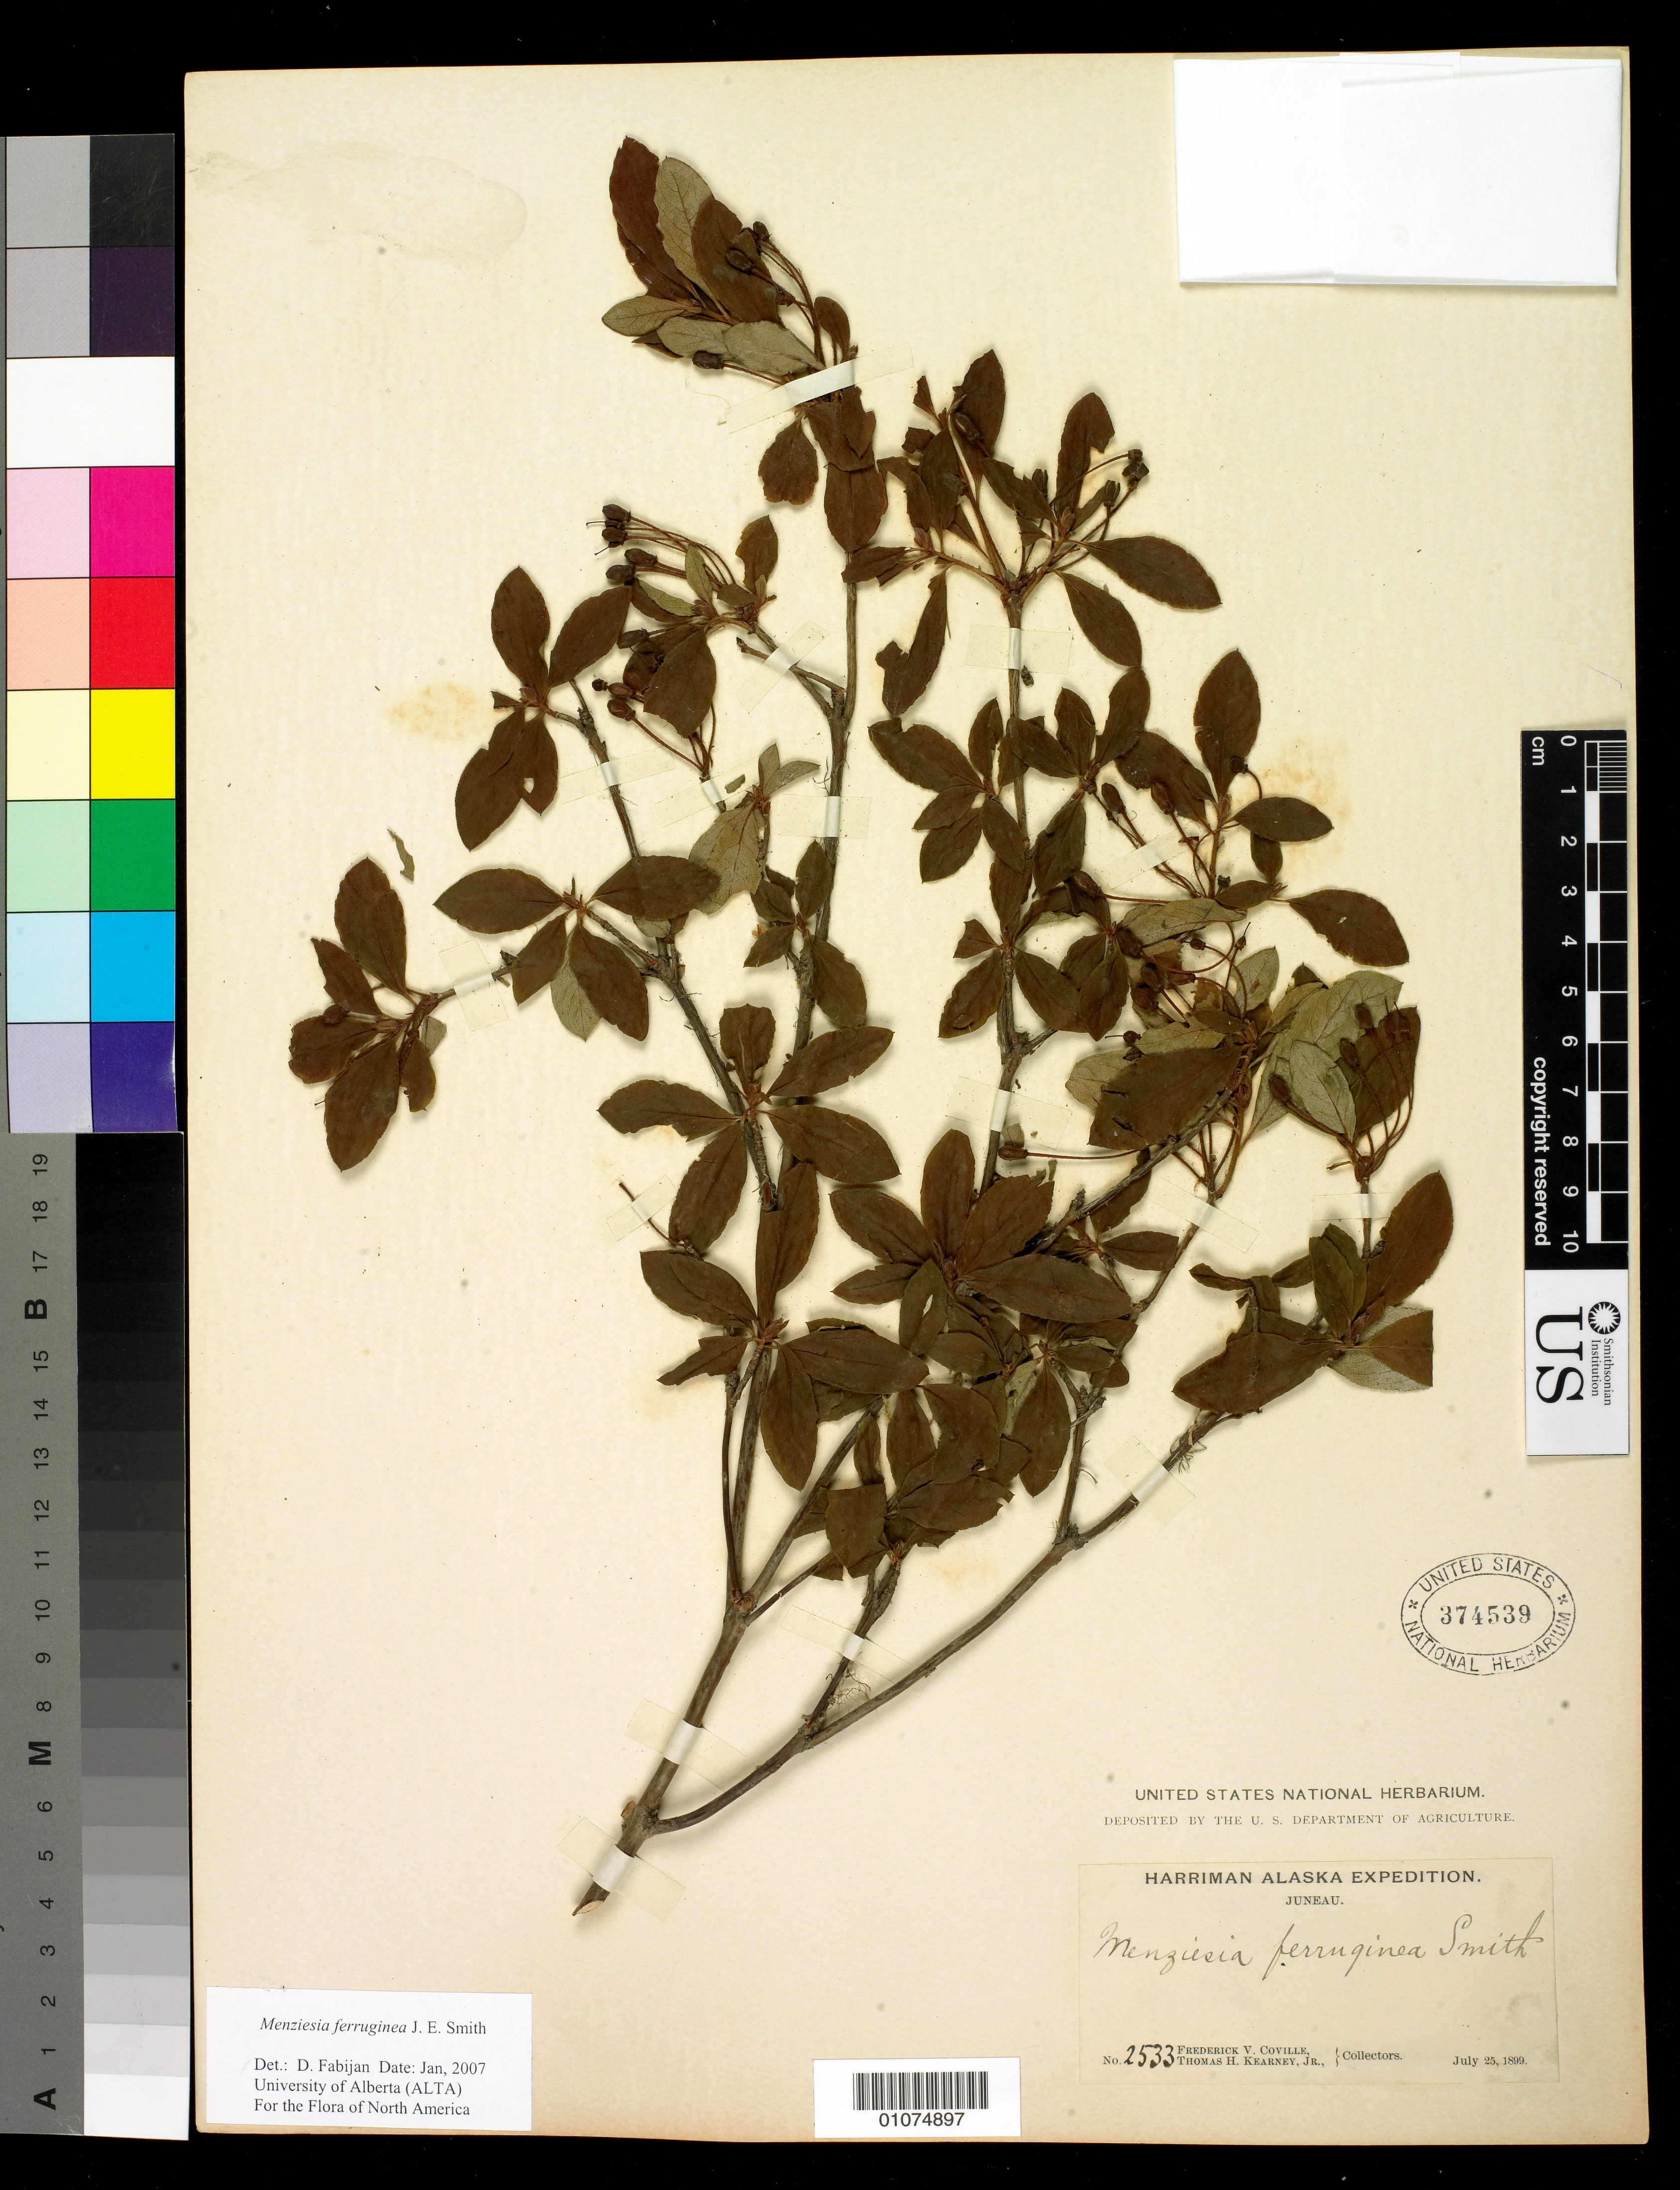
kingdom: Plantae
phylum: Tracheophyta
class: Magnoliopsida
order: Ericales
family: Ericaceae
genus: Menziesia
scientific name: Menziesia ferruginea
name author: Sm.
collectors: F. V. Coville & T. H. Kearney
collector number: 2533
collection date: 1899-07-25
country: United States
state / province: Alaska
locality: Juneau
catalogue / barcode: US 374539